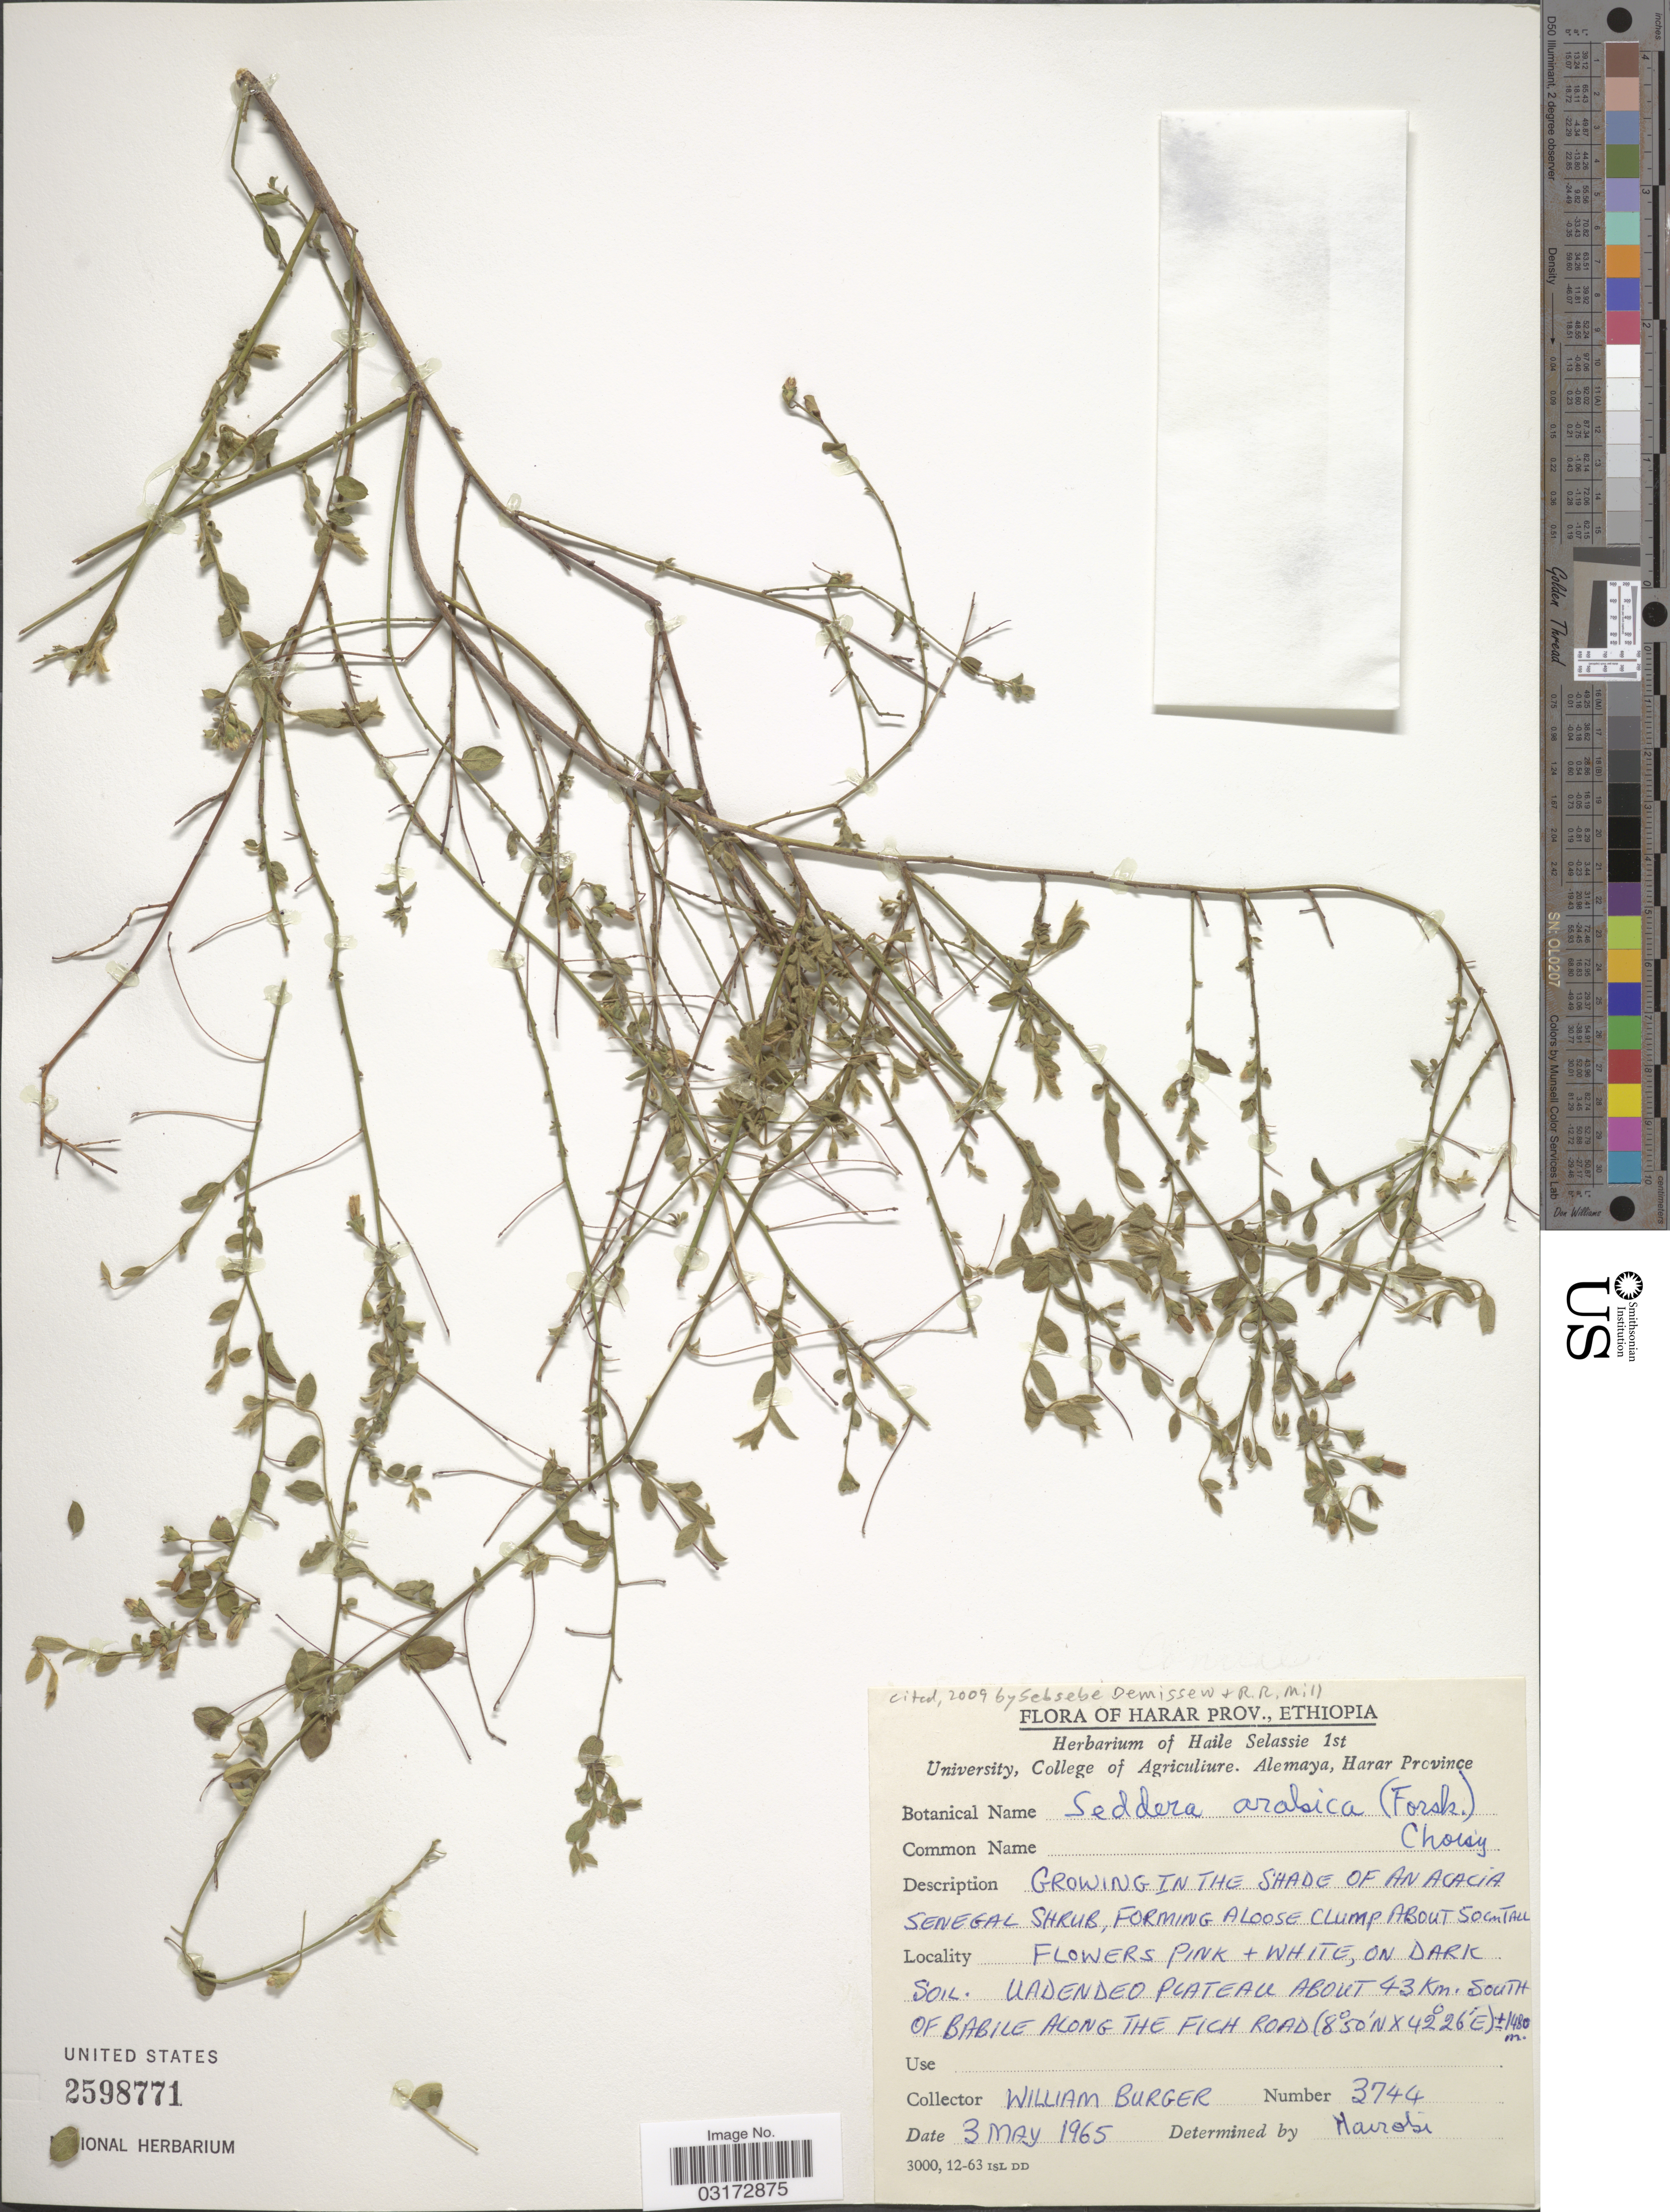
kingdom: Plantae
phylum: Tracheophyta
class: Magnoliopsida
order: Solanales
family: Convolvulaceae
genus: Seddera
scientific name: Seddera arabica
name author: Choisy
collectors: W. Burger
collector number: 3744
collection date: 1965-05-03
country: Ethiopia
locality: Harar Prov., Uadendeo plateau about 43 Km. South of Babile along the Fich Road.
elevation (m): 1480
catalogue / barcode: US 2598771